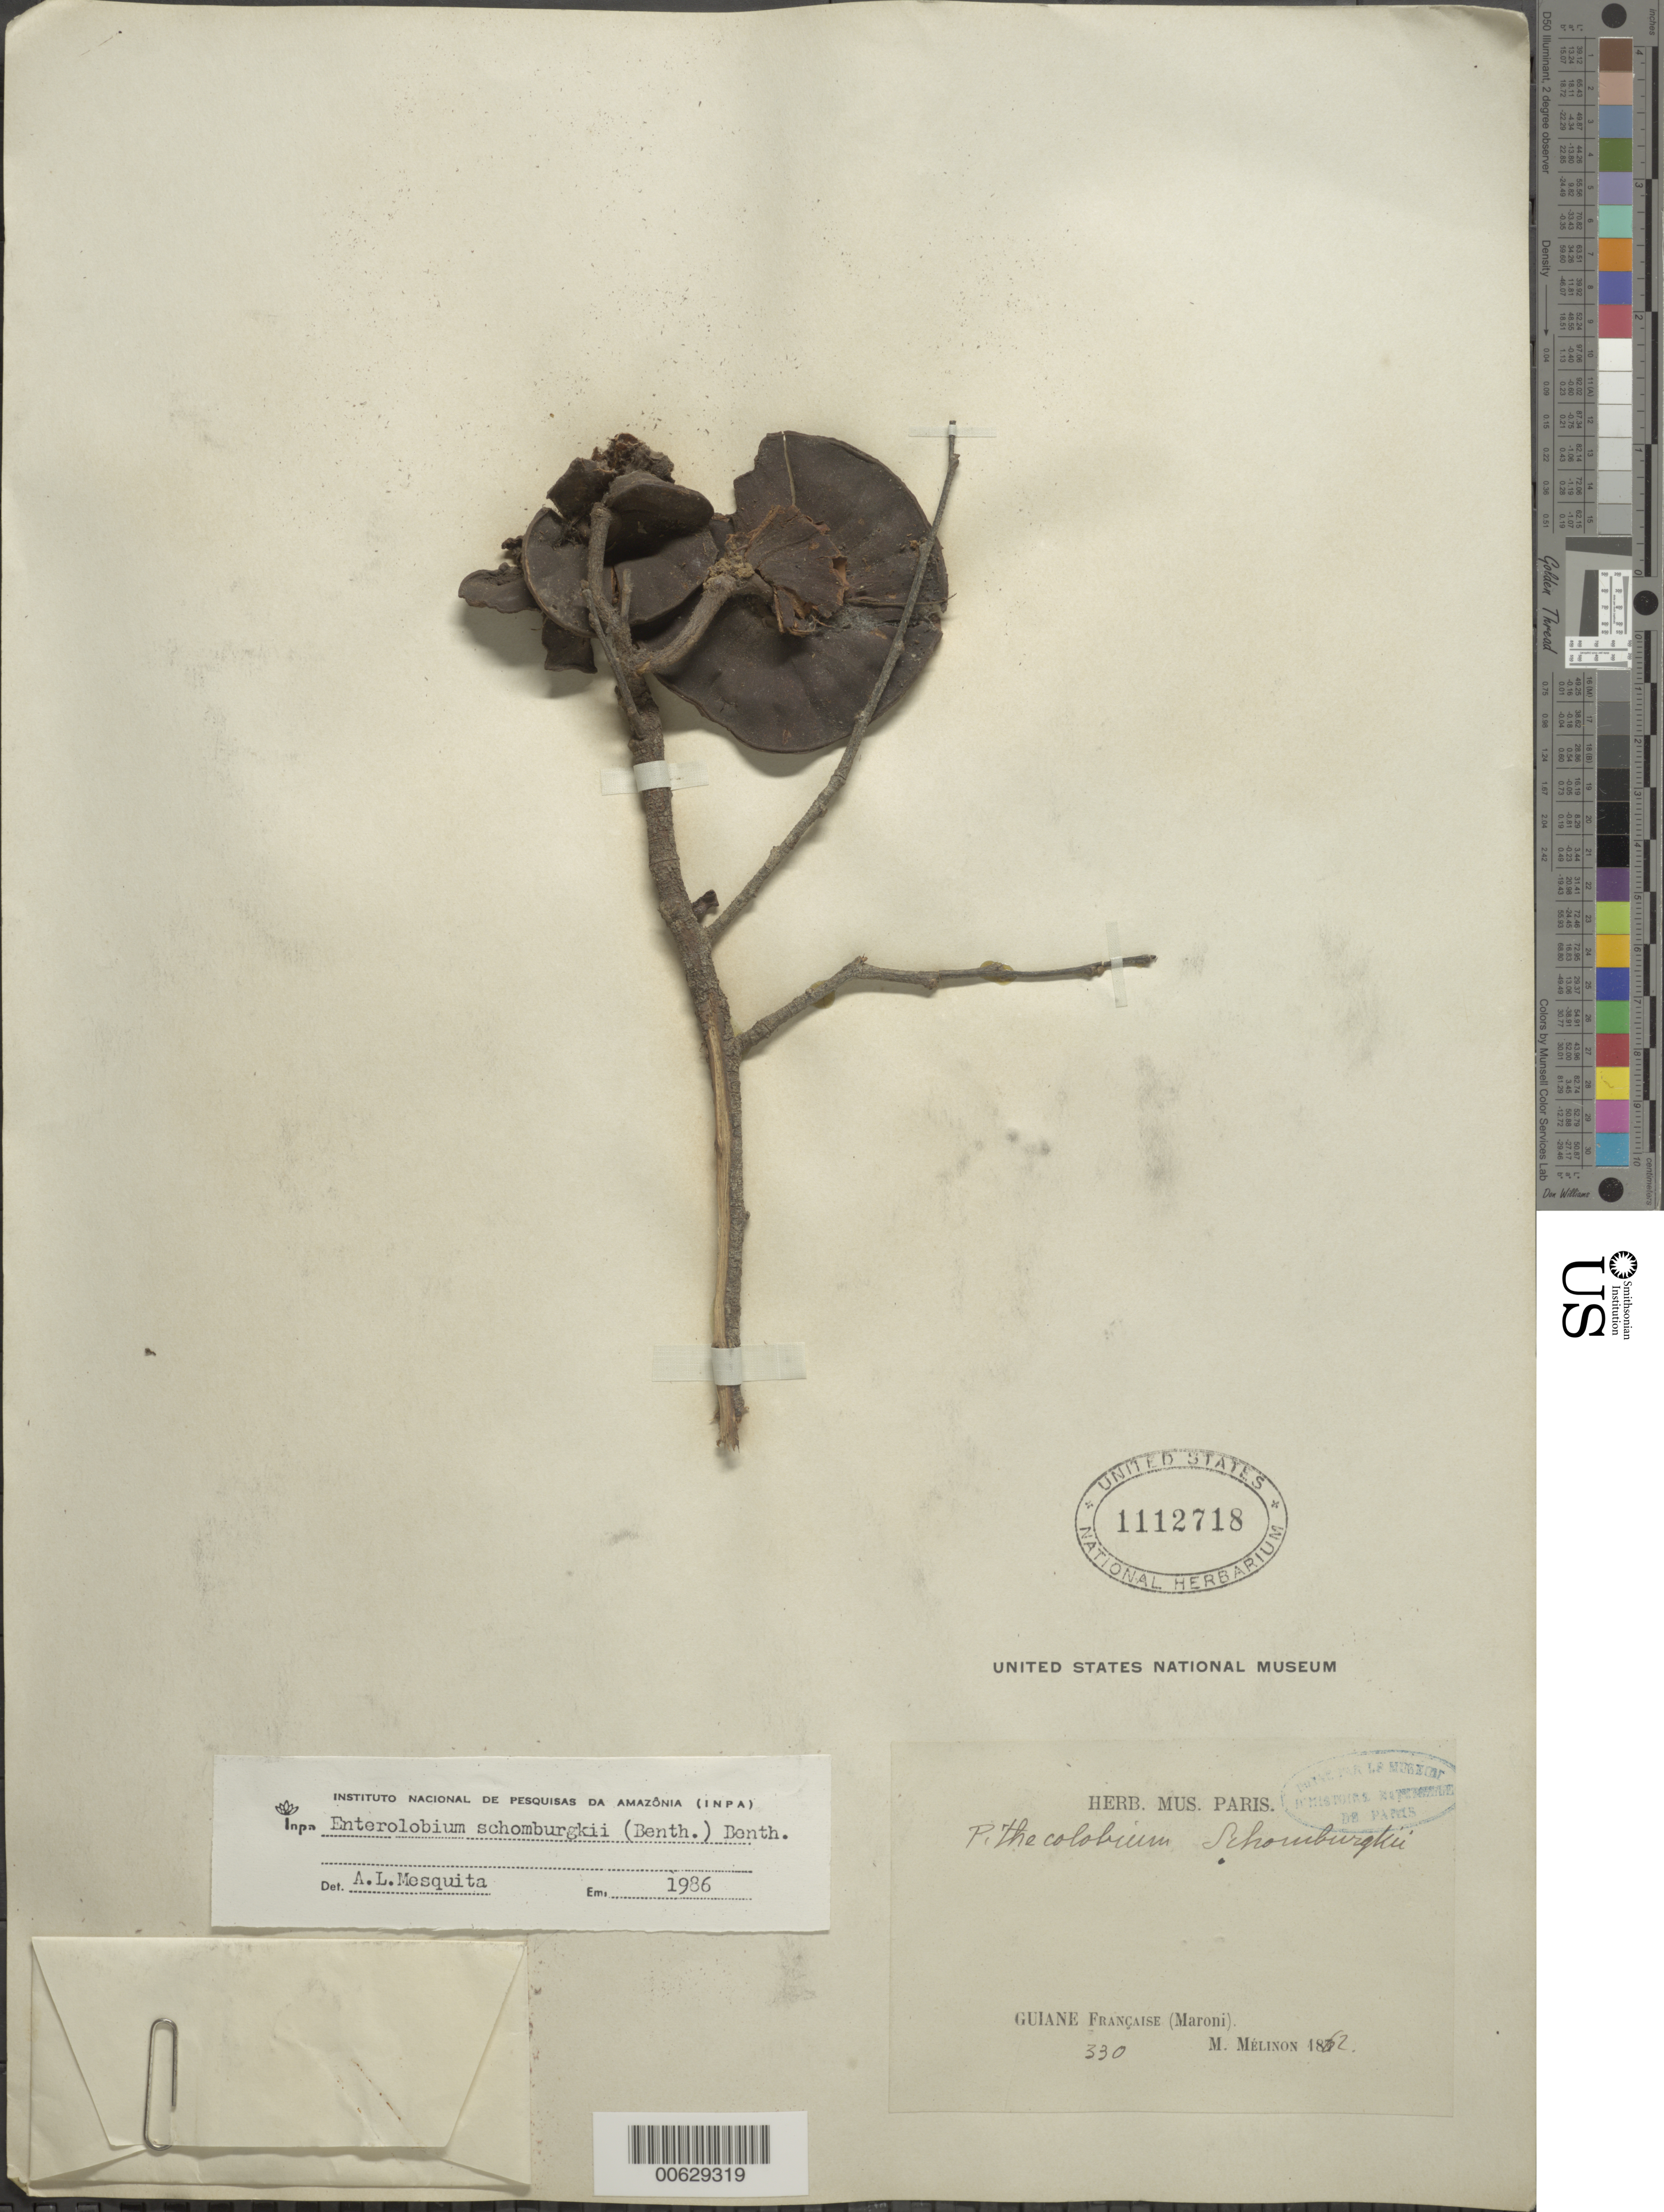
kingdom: Plantae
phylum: Tracheophyta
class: Magnoliopsida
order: Fabales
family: Fabaceae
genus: Robrichia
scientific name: Robrichia schomburgkii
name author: (Benth.) A.R.M. Luz & E.R. Souza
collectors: E. Mélinon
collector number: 330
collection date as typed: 1862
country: French Guiana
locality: Maroni R.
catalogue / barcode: US 1112718